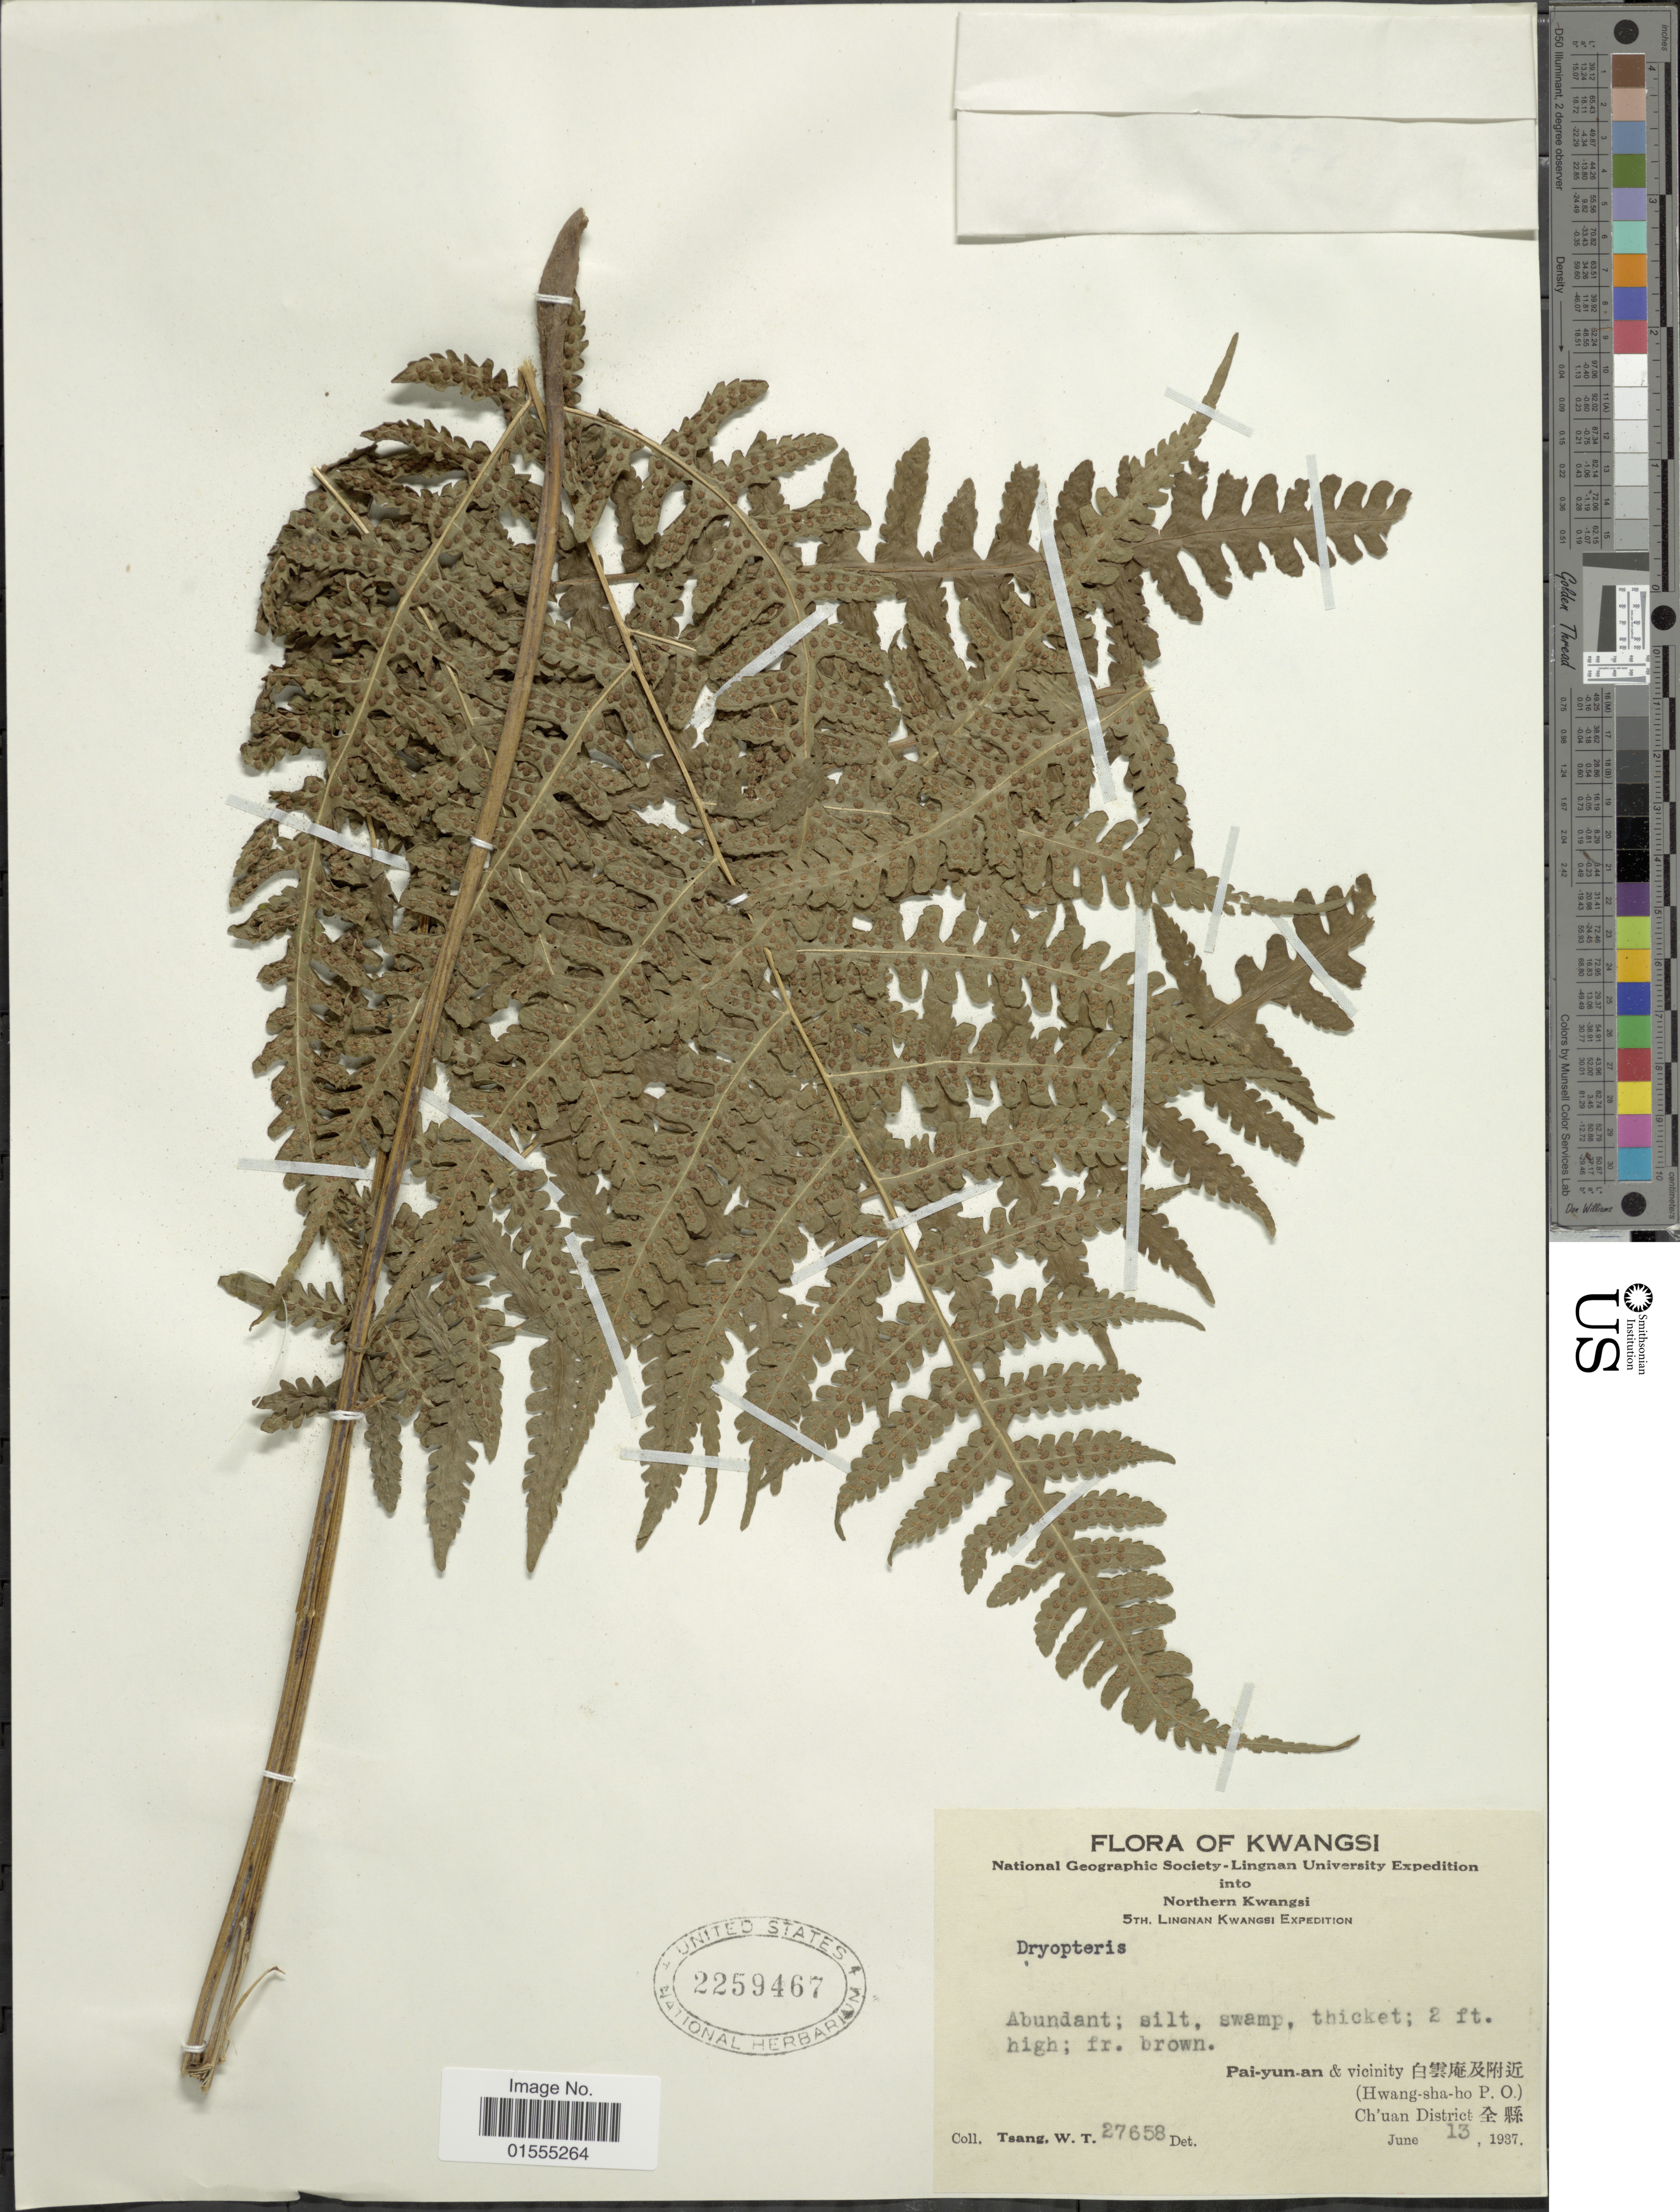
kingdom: Plantae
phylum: Tracheophyta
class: Polypodiopsida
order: Polypodiales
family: Dryopteridaceae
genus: Dryopteris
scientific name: Dryopteris sp.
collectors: W. T. Tsang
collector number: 27658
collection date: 1937-06-13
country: China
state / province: Guangxi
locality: Kwasi,Pai-yun-an & vicinity (Hwang-sha-ho P.O.) Ch'uan District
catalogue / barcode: US 2259467